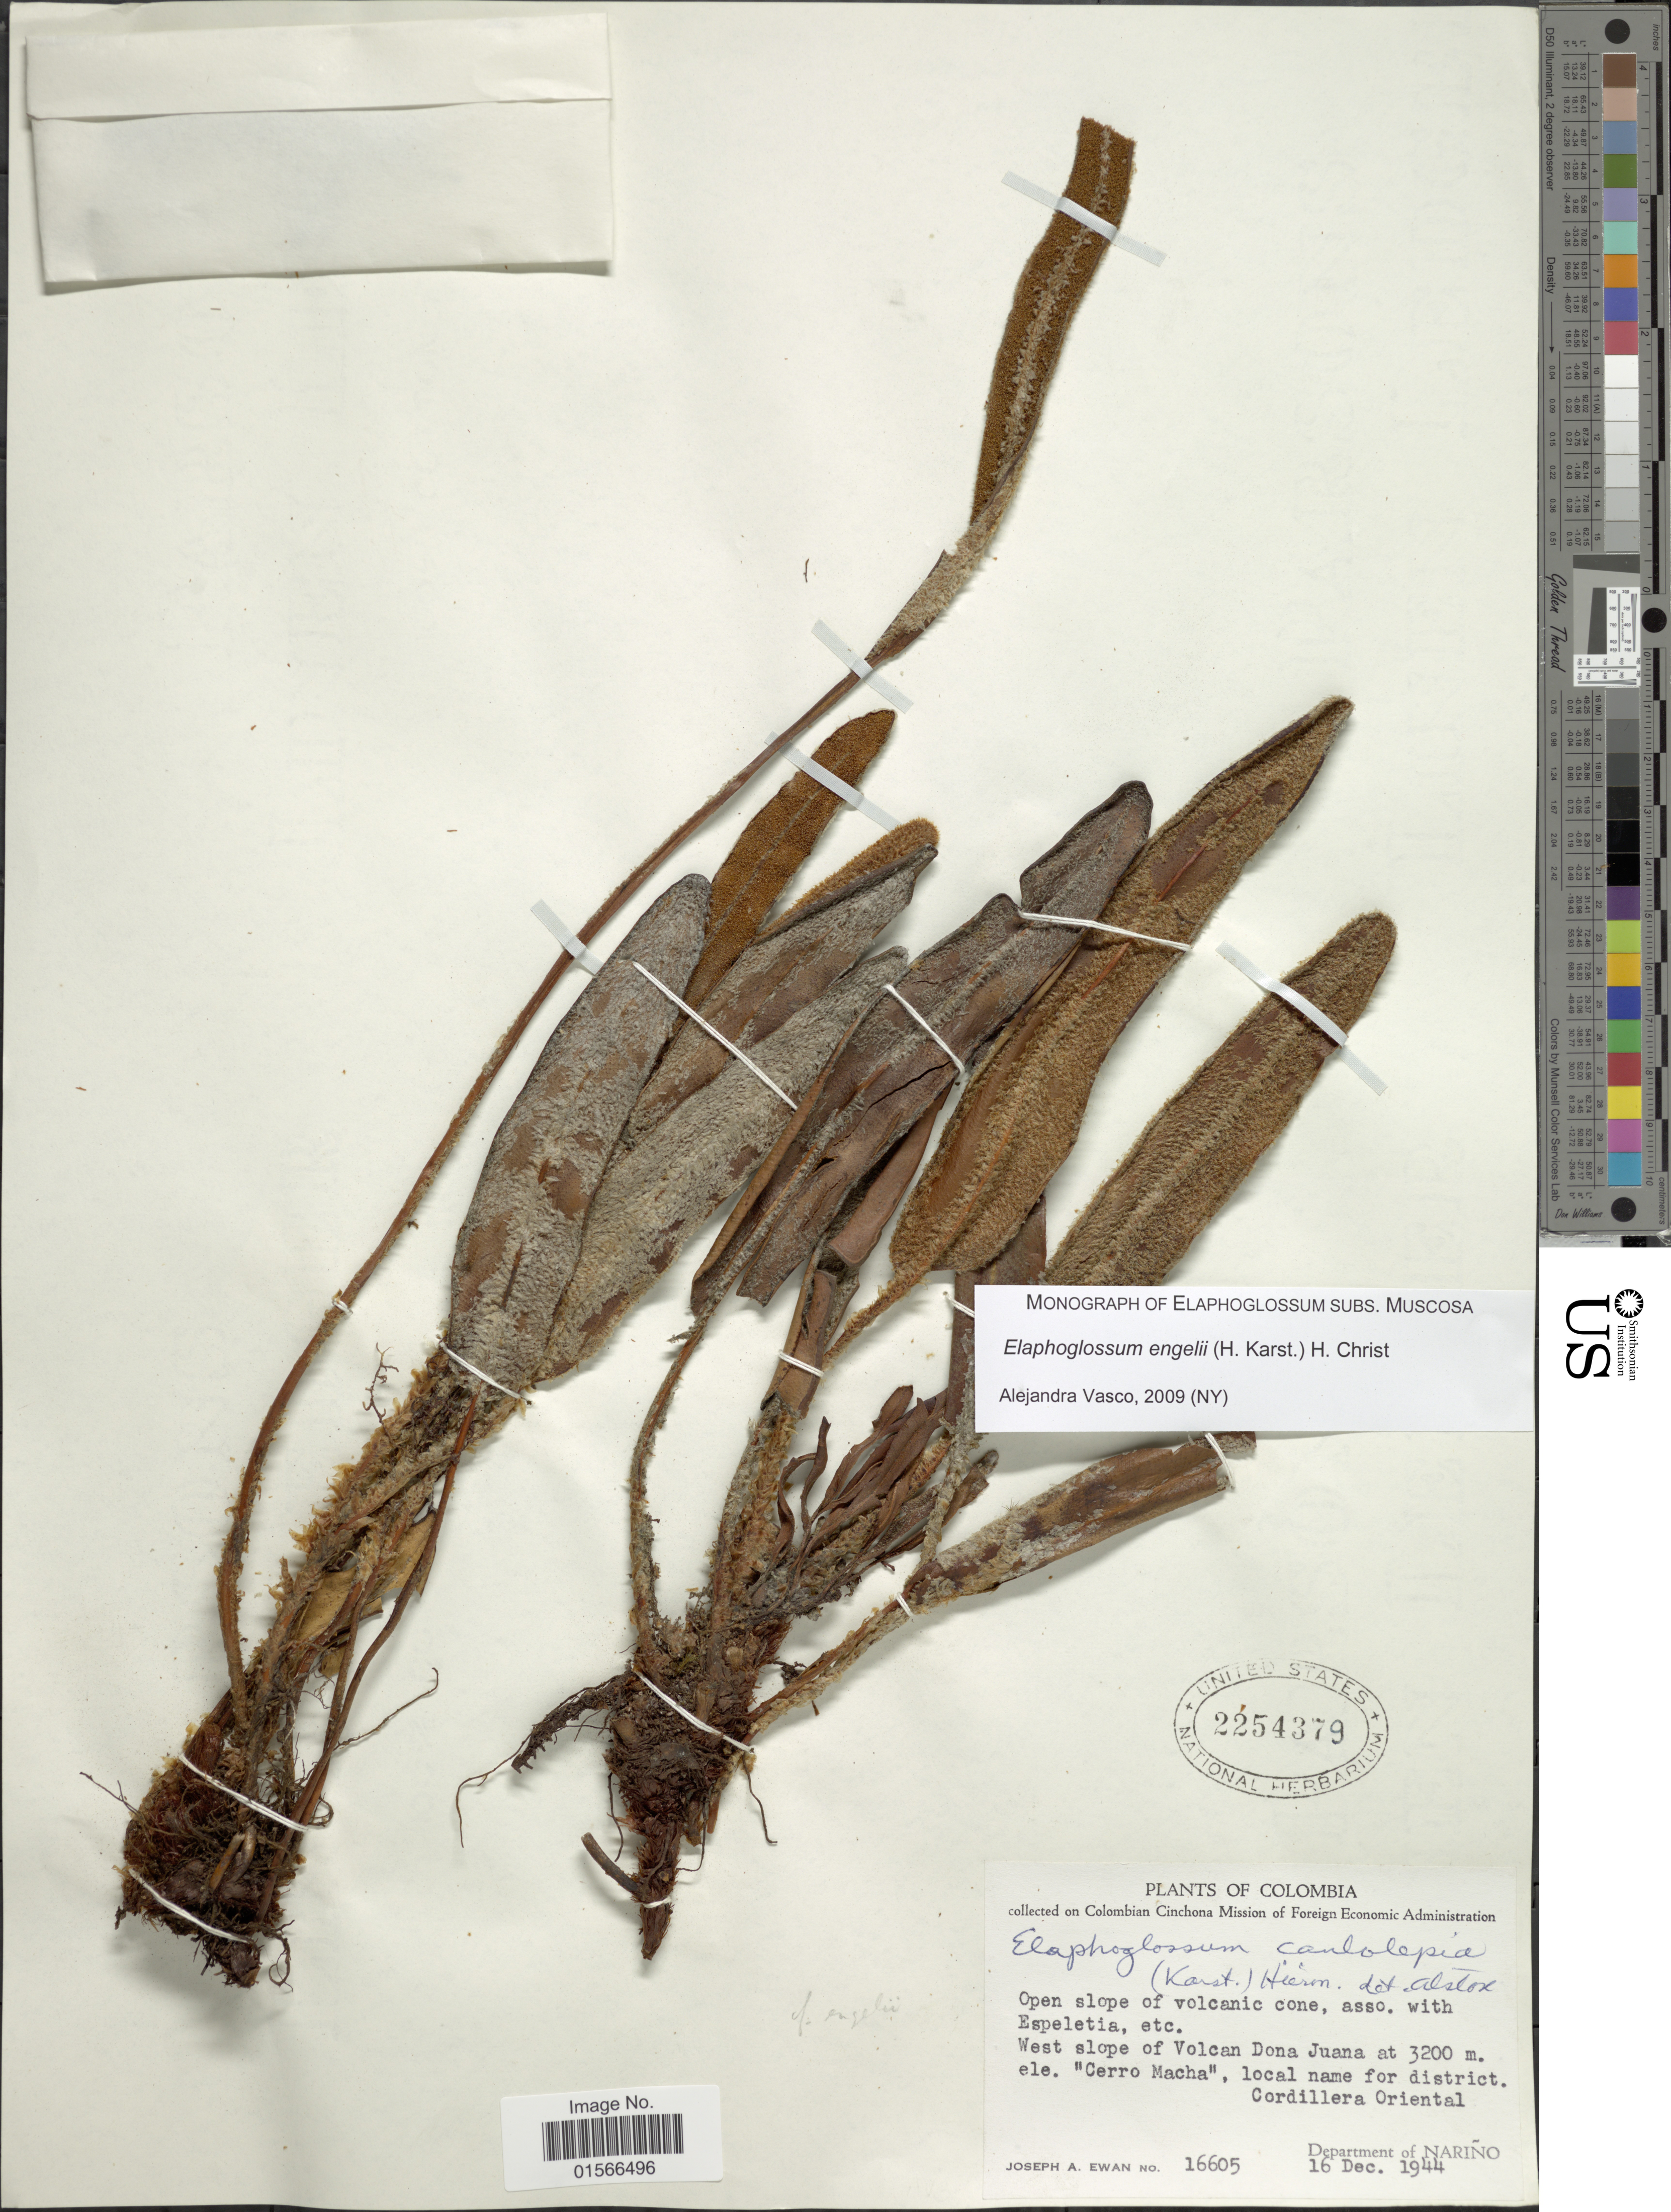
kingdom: Plantae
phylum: Tracheophyta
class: Polypodiopsida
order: Polypodiales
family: Dryopteridaceae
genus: Elaphoglossum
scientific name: Elaphoglossum engelii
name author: (H. Karst.) Christ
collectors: J. A. Ewan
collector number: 16605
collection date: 1944-12-16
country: Colombia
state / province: Nariño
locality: West slope of Volcan Dona Juana, 'Cerro Macha', local name for district. Cordillera Oriental, DEpartment of Nariño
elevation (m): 3200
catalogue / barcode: US 2254379